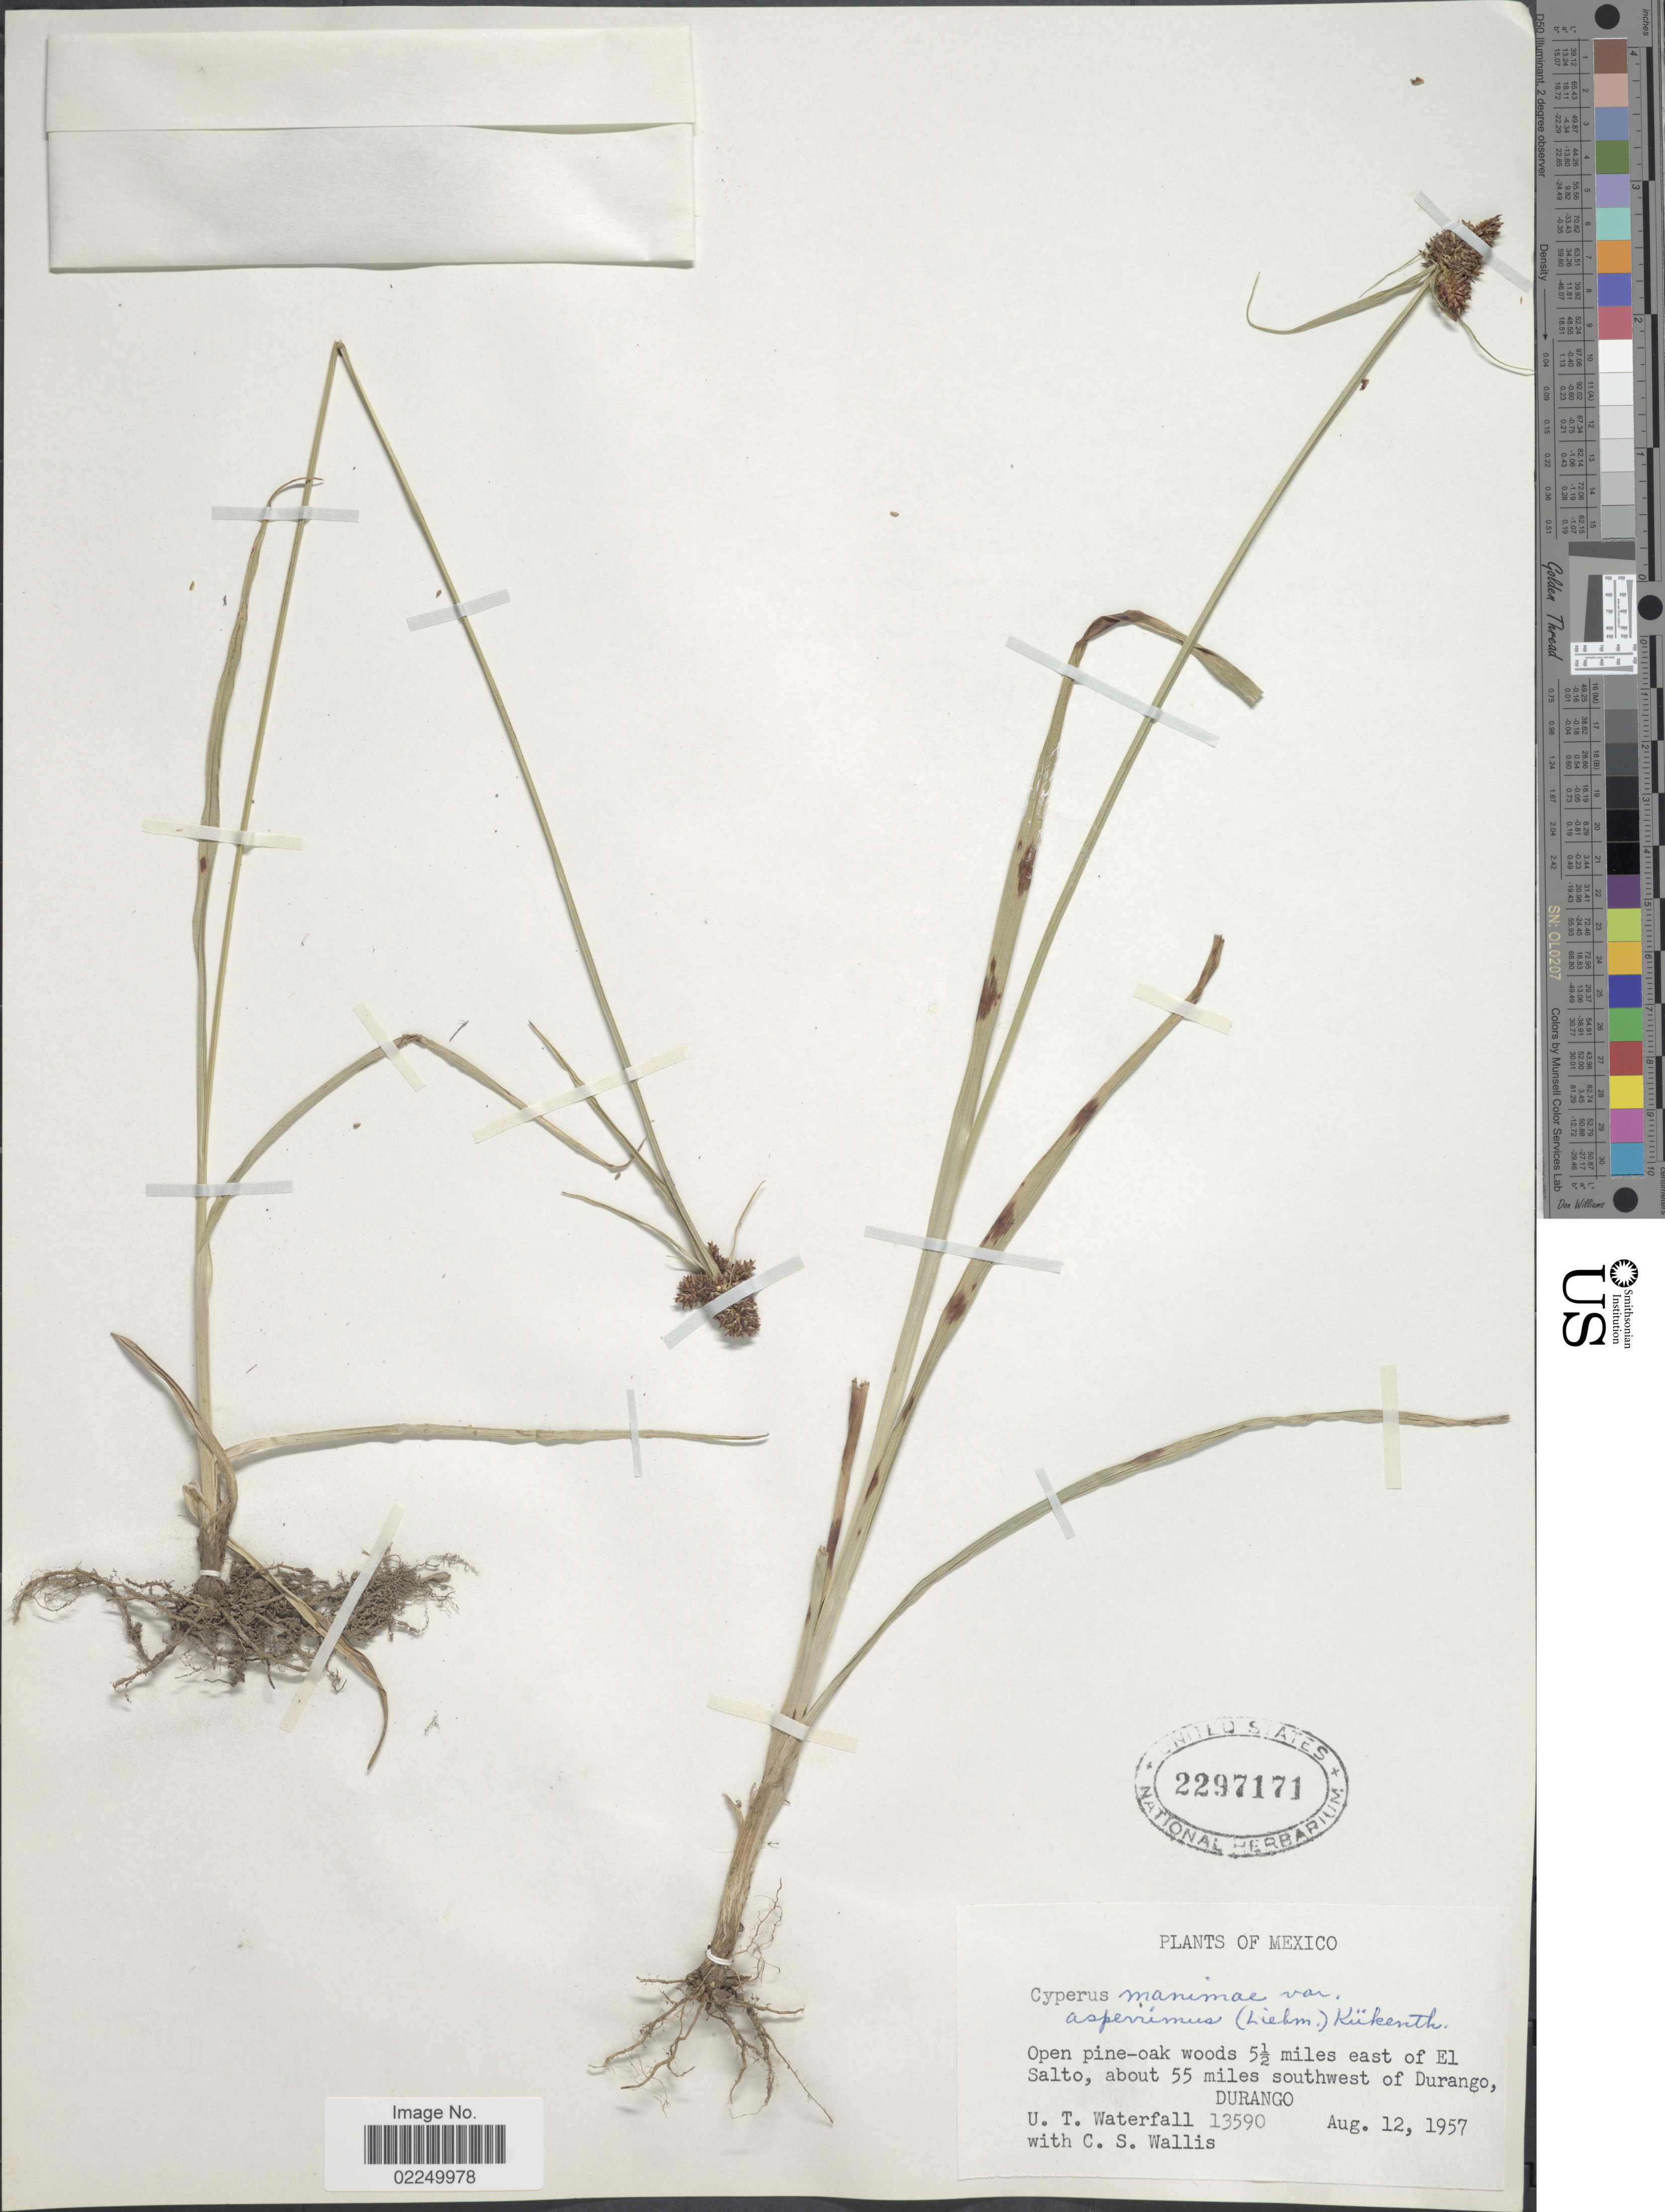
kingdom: Plantae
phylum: Tracheophyta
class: Liliopsida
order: Poales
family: Cyperaceae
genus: Cyperus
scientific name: Cyperus manimae var. asperrimus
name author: (Liebm.) Kük.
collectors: U. T. Waterfall & C. S. Wallis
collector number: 13590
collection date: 1957-08-12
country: Mexico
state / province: Durango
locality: Open pine-oak woods 5 1/2 miles east of El Salto, about 55 miles southwest of Durango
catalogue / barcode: US 2297171